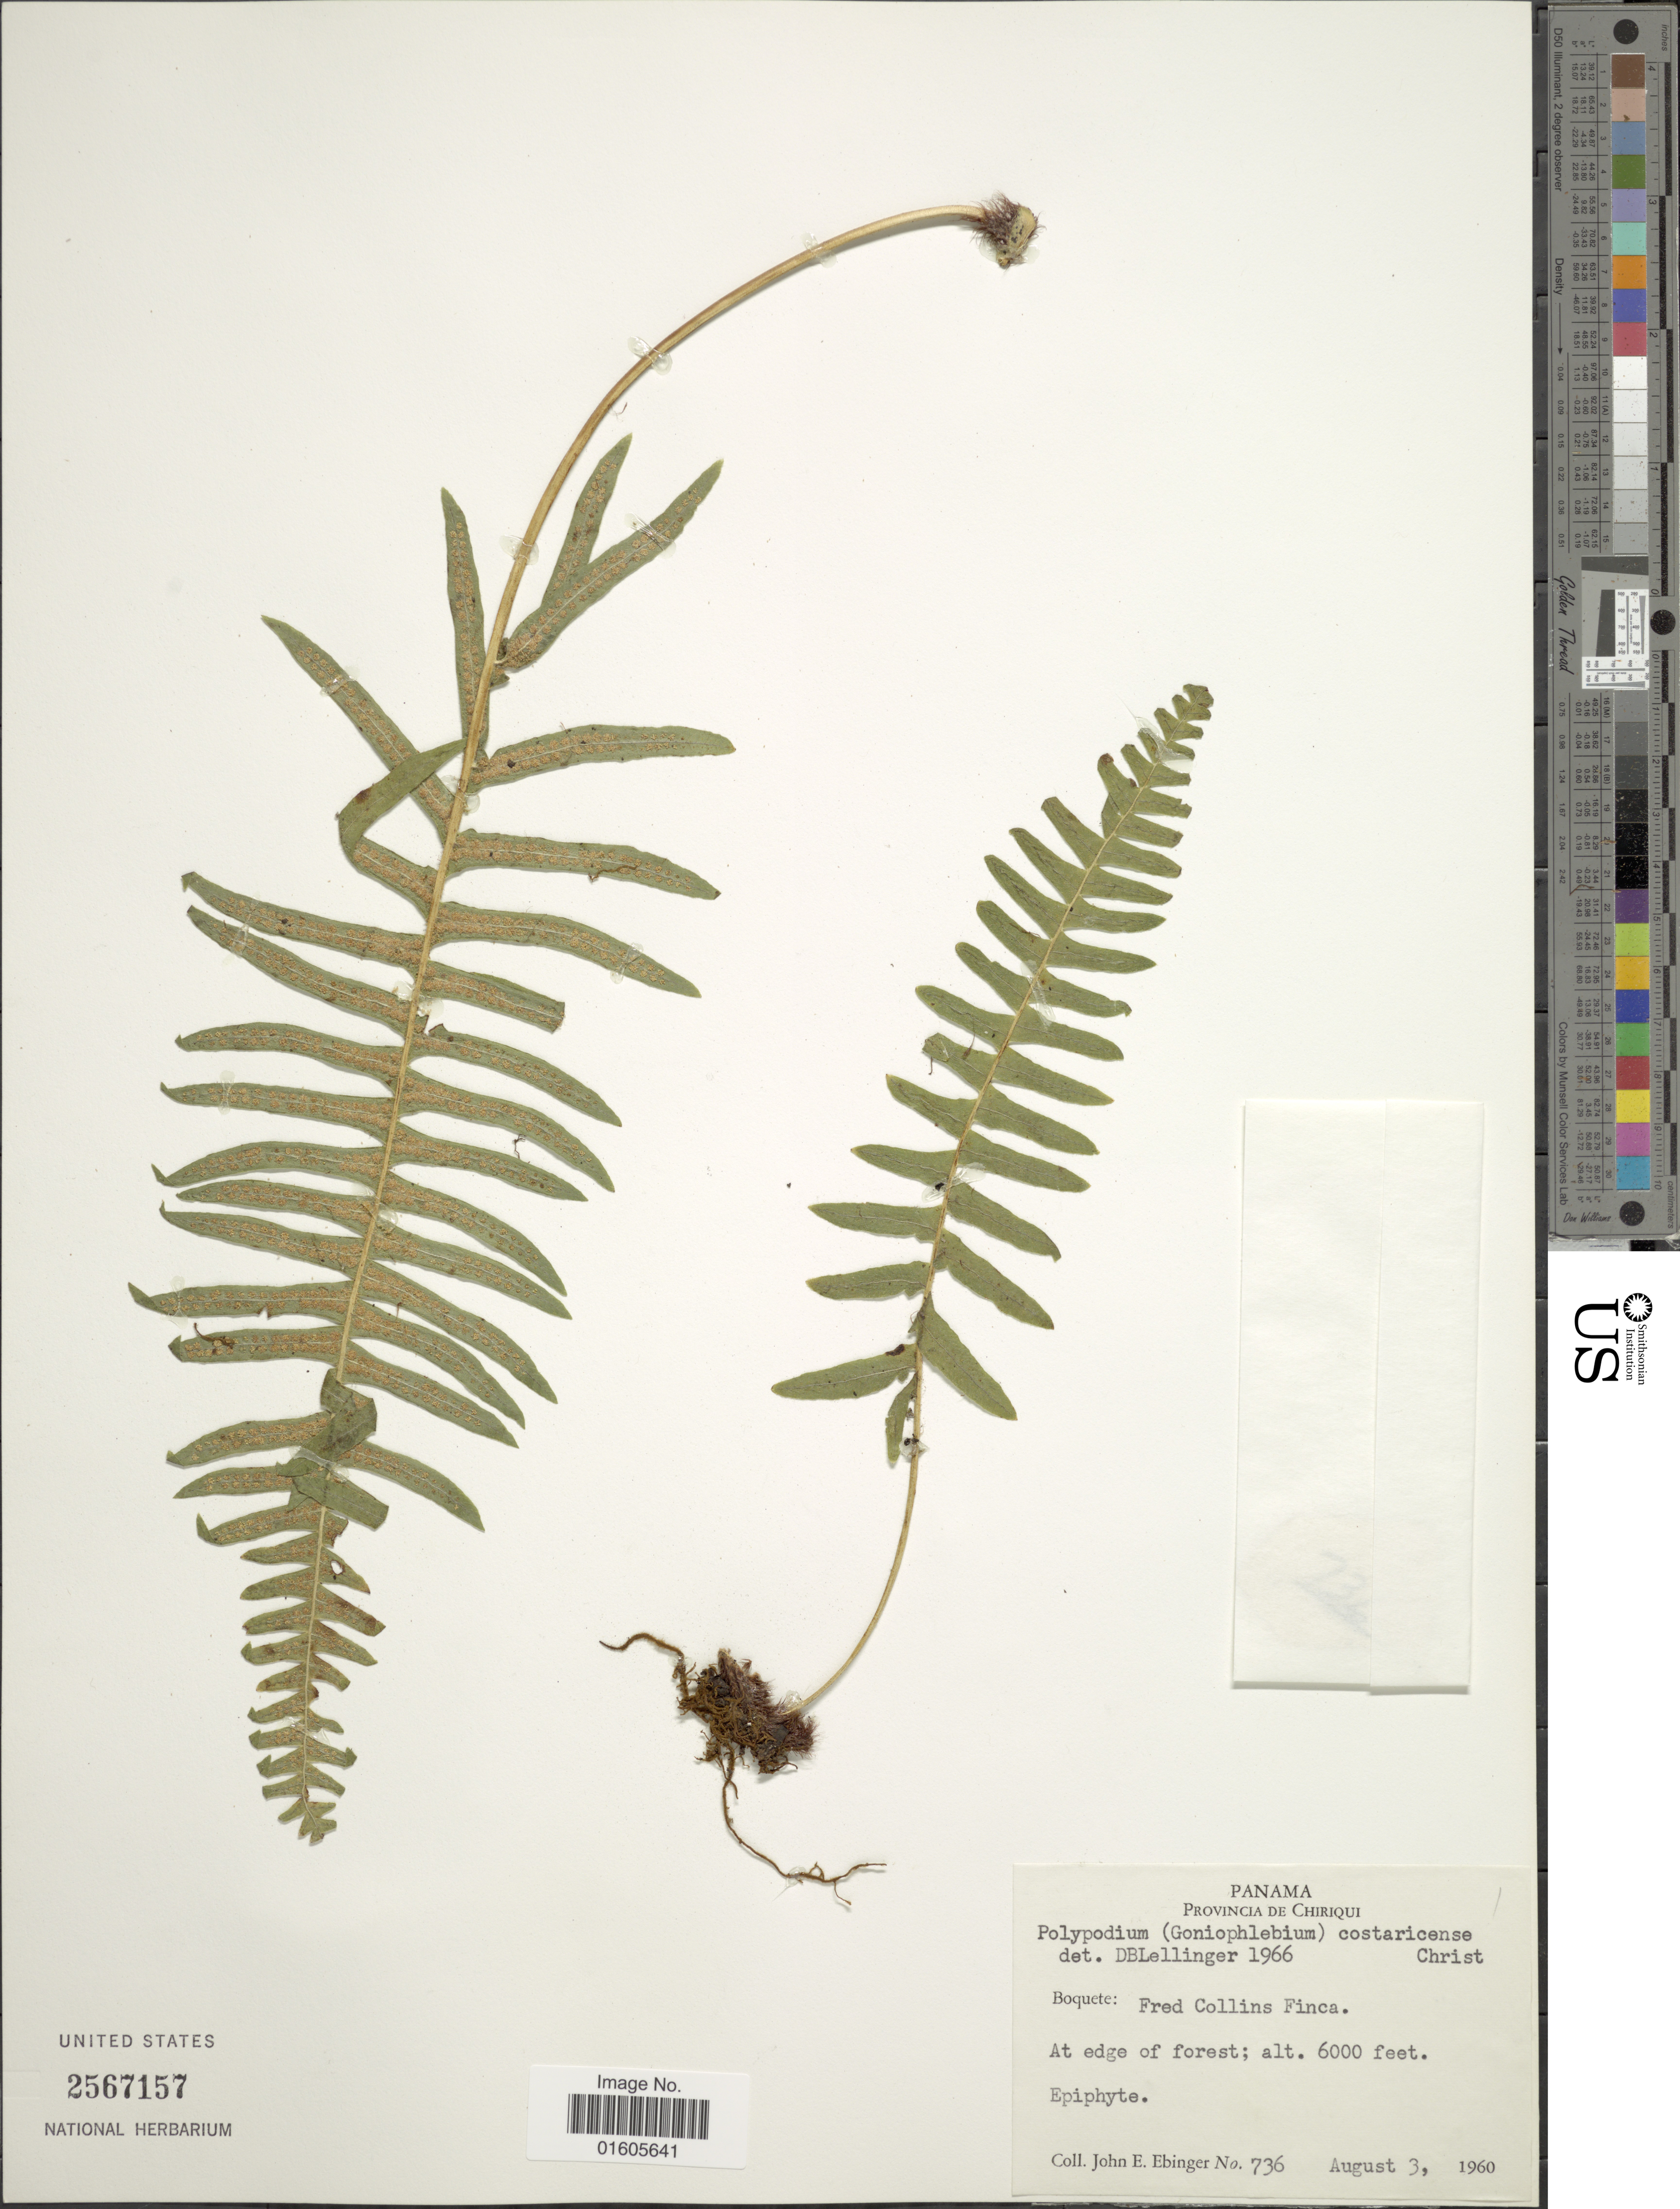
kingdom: Plantae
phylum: Tracheophyta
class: Polypodiopsida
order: Polypodiales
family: Polypodiaceae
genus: Serpocaulon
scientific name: Serpocaulon wagneri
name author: (Mett.) A.R. Sm.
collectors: J. Ebinger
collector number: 736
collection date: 1960-08-03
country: Panama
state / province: Chiriqui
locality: Boquete: Fred Collins Finca, At edge of forest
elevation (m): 1829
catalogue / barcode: US 2567157